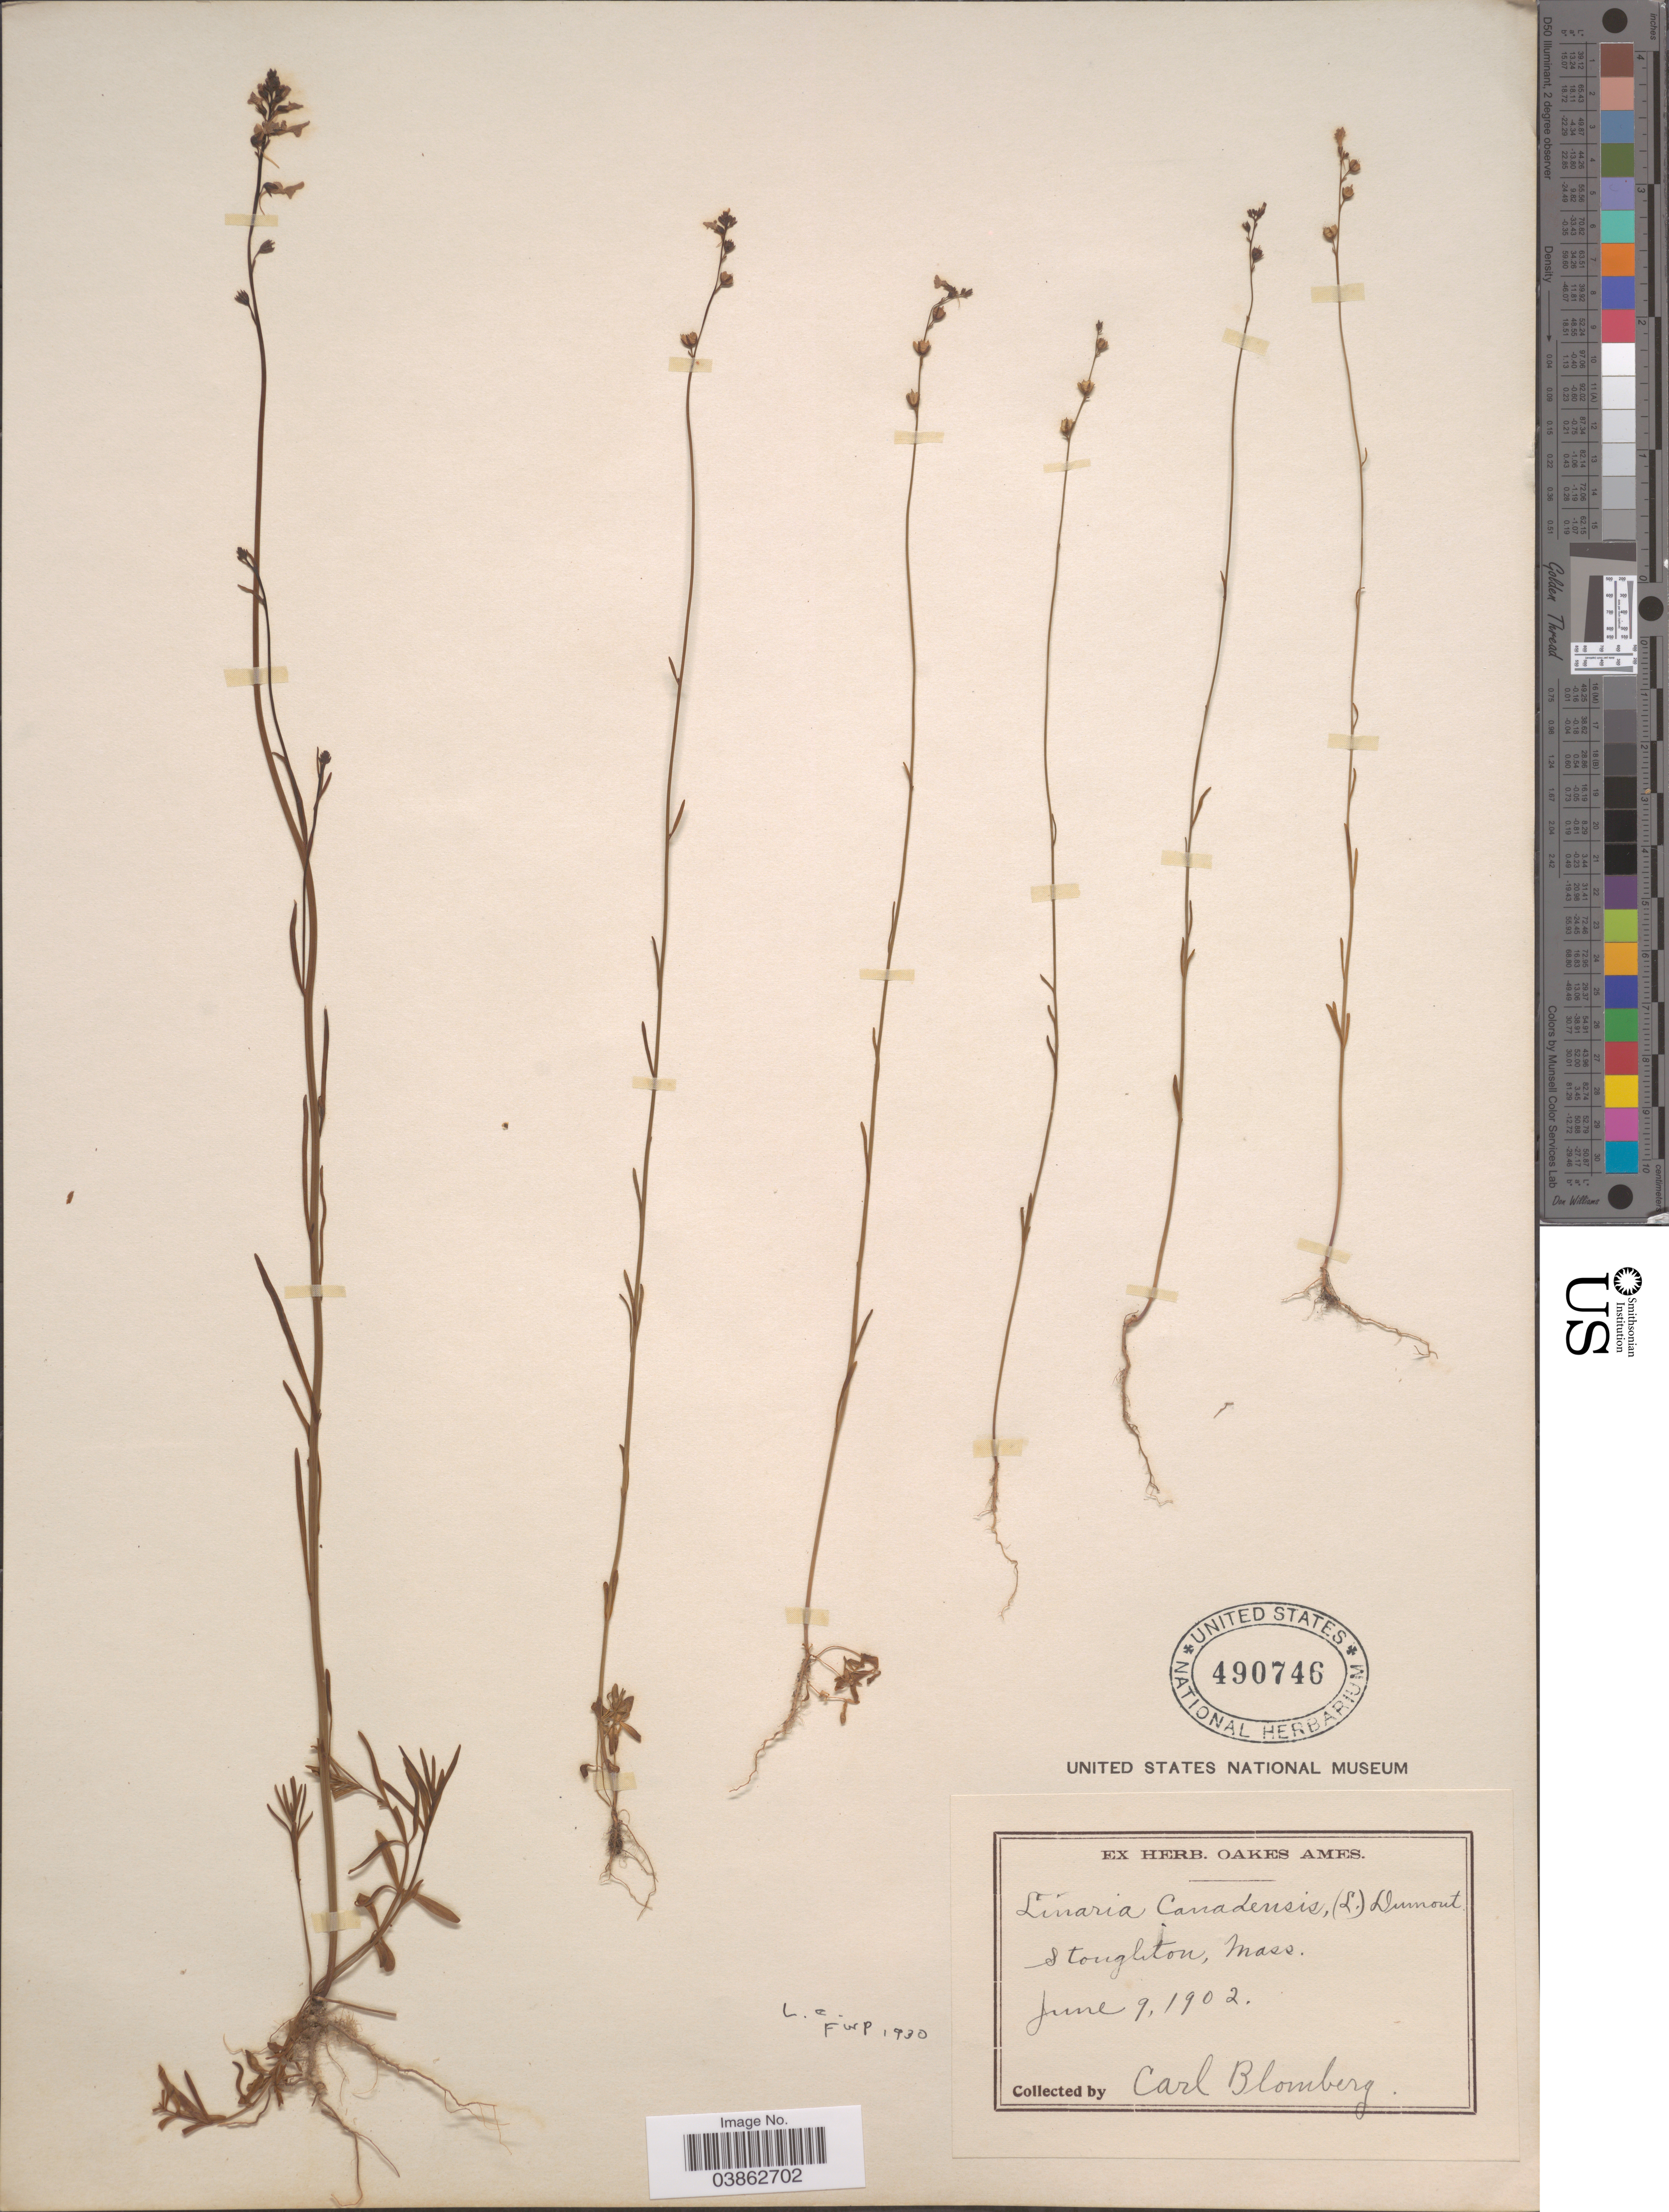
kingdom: Plantae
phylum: Tracheophyta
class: Magnoliopsida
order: Lamiales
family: Plantaginaceae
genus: Linaria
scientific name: Linaria canadensis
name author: (L.) Dum. Cours.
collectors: A. Blomberg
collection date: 1902-06-09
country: United States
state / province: Massachusetts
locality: Stoughton.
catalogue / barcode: US 490746